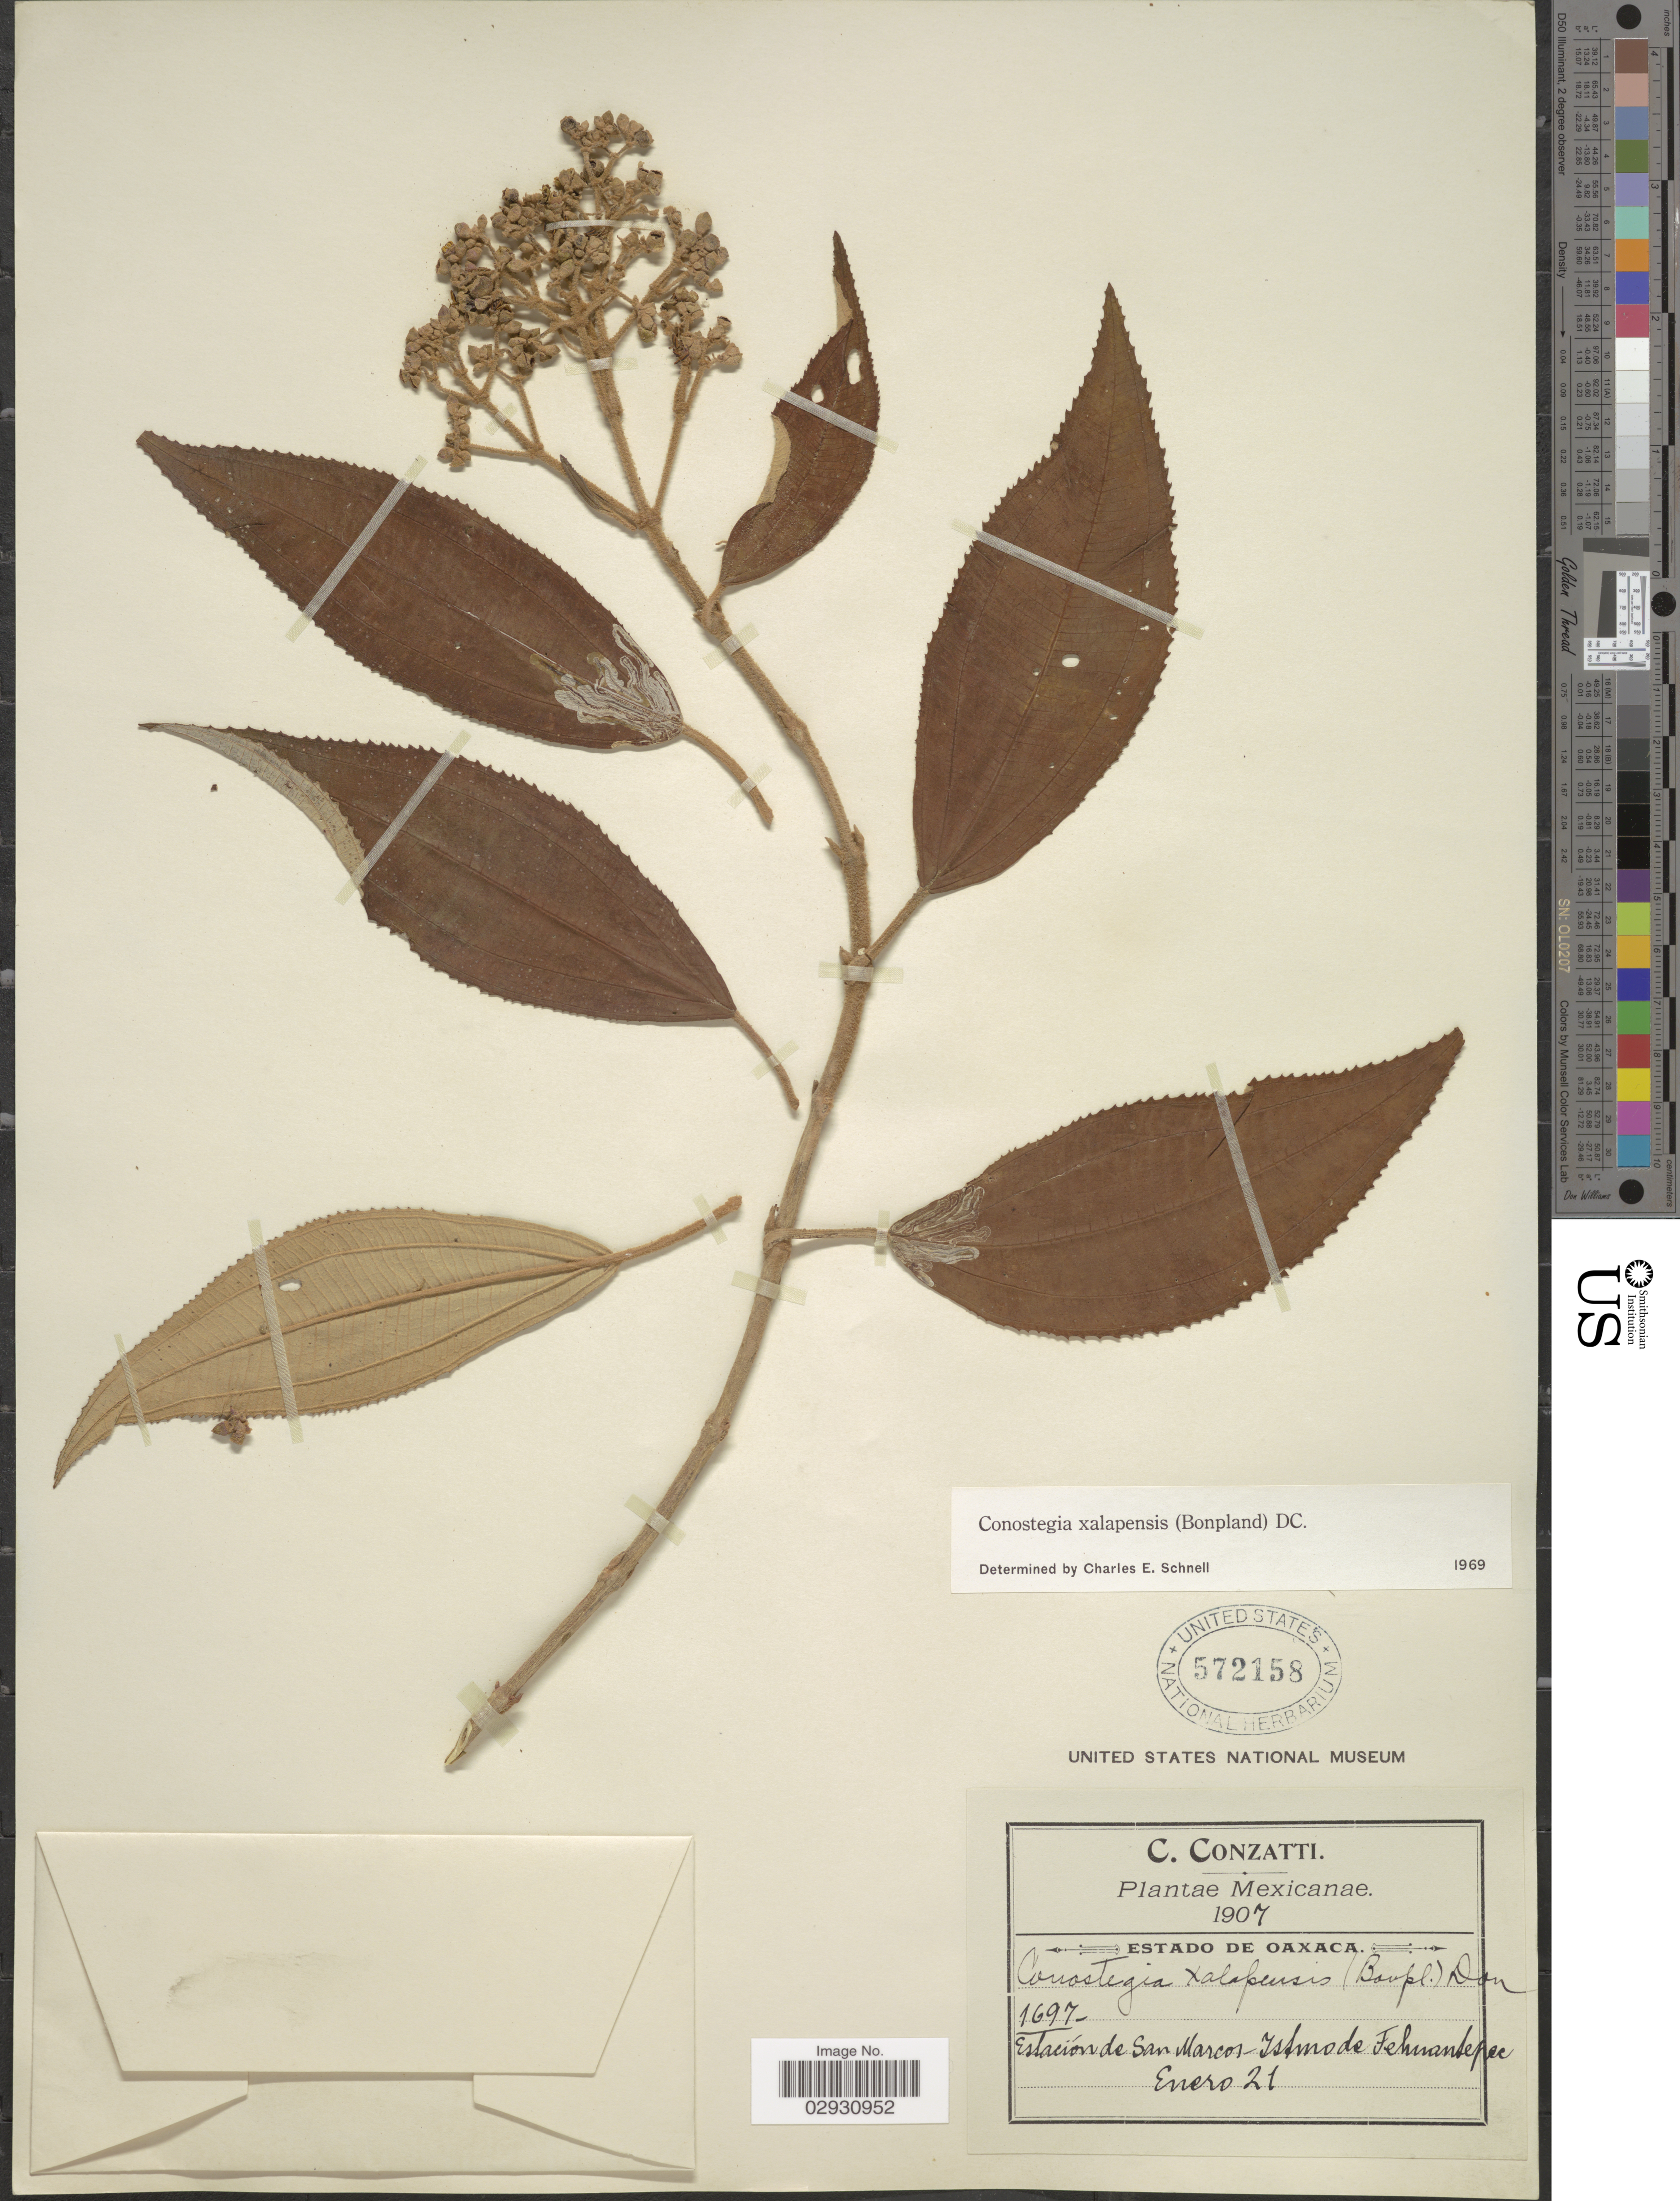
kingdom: Plantae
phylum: Tracheophyta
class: Magnoliopsida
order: Myrtales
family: Melastomataceae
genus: Conostegia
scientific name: Conostegia quadrangularis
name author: Schltdl. ex Steud.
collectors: C. Conzatti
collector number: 1697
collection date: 1907-01-21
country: Mexico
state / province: Oaxaca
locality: Estación de San Marcos, Istmo de Tehuantepec.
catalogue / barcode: US 572158